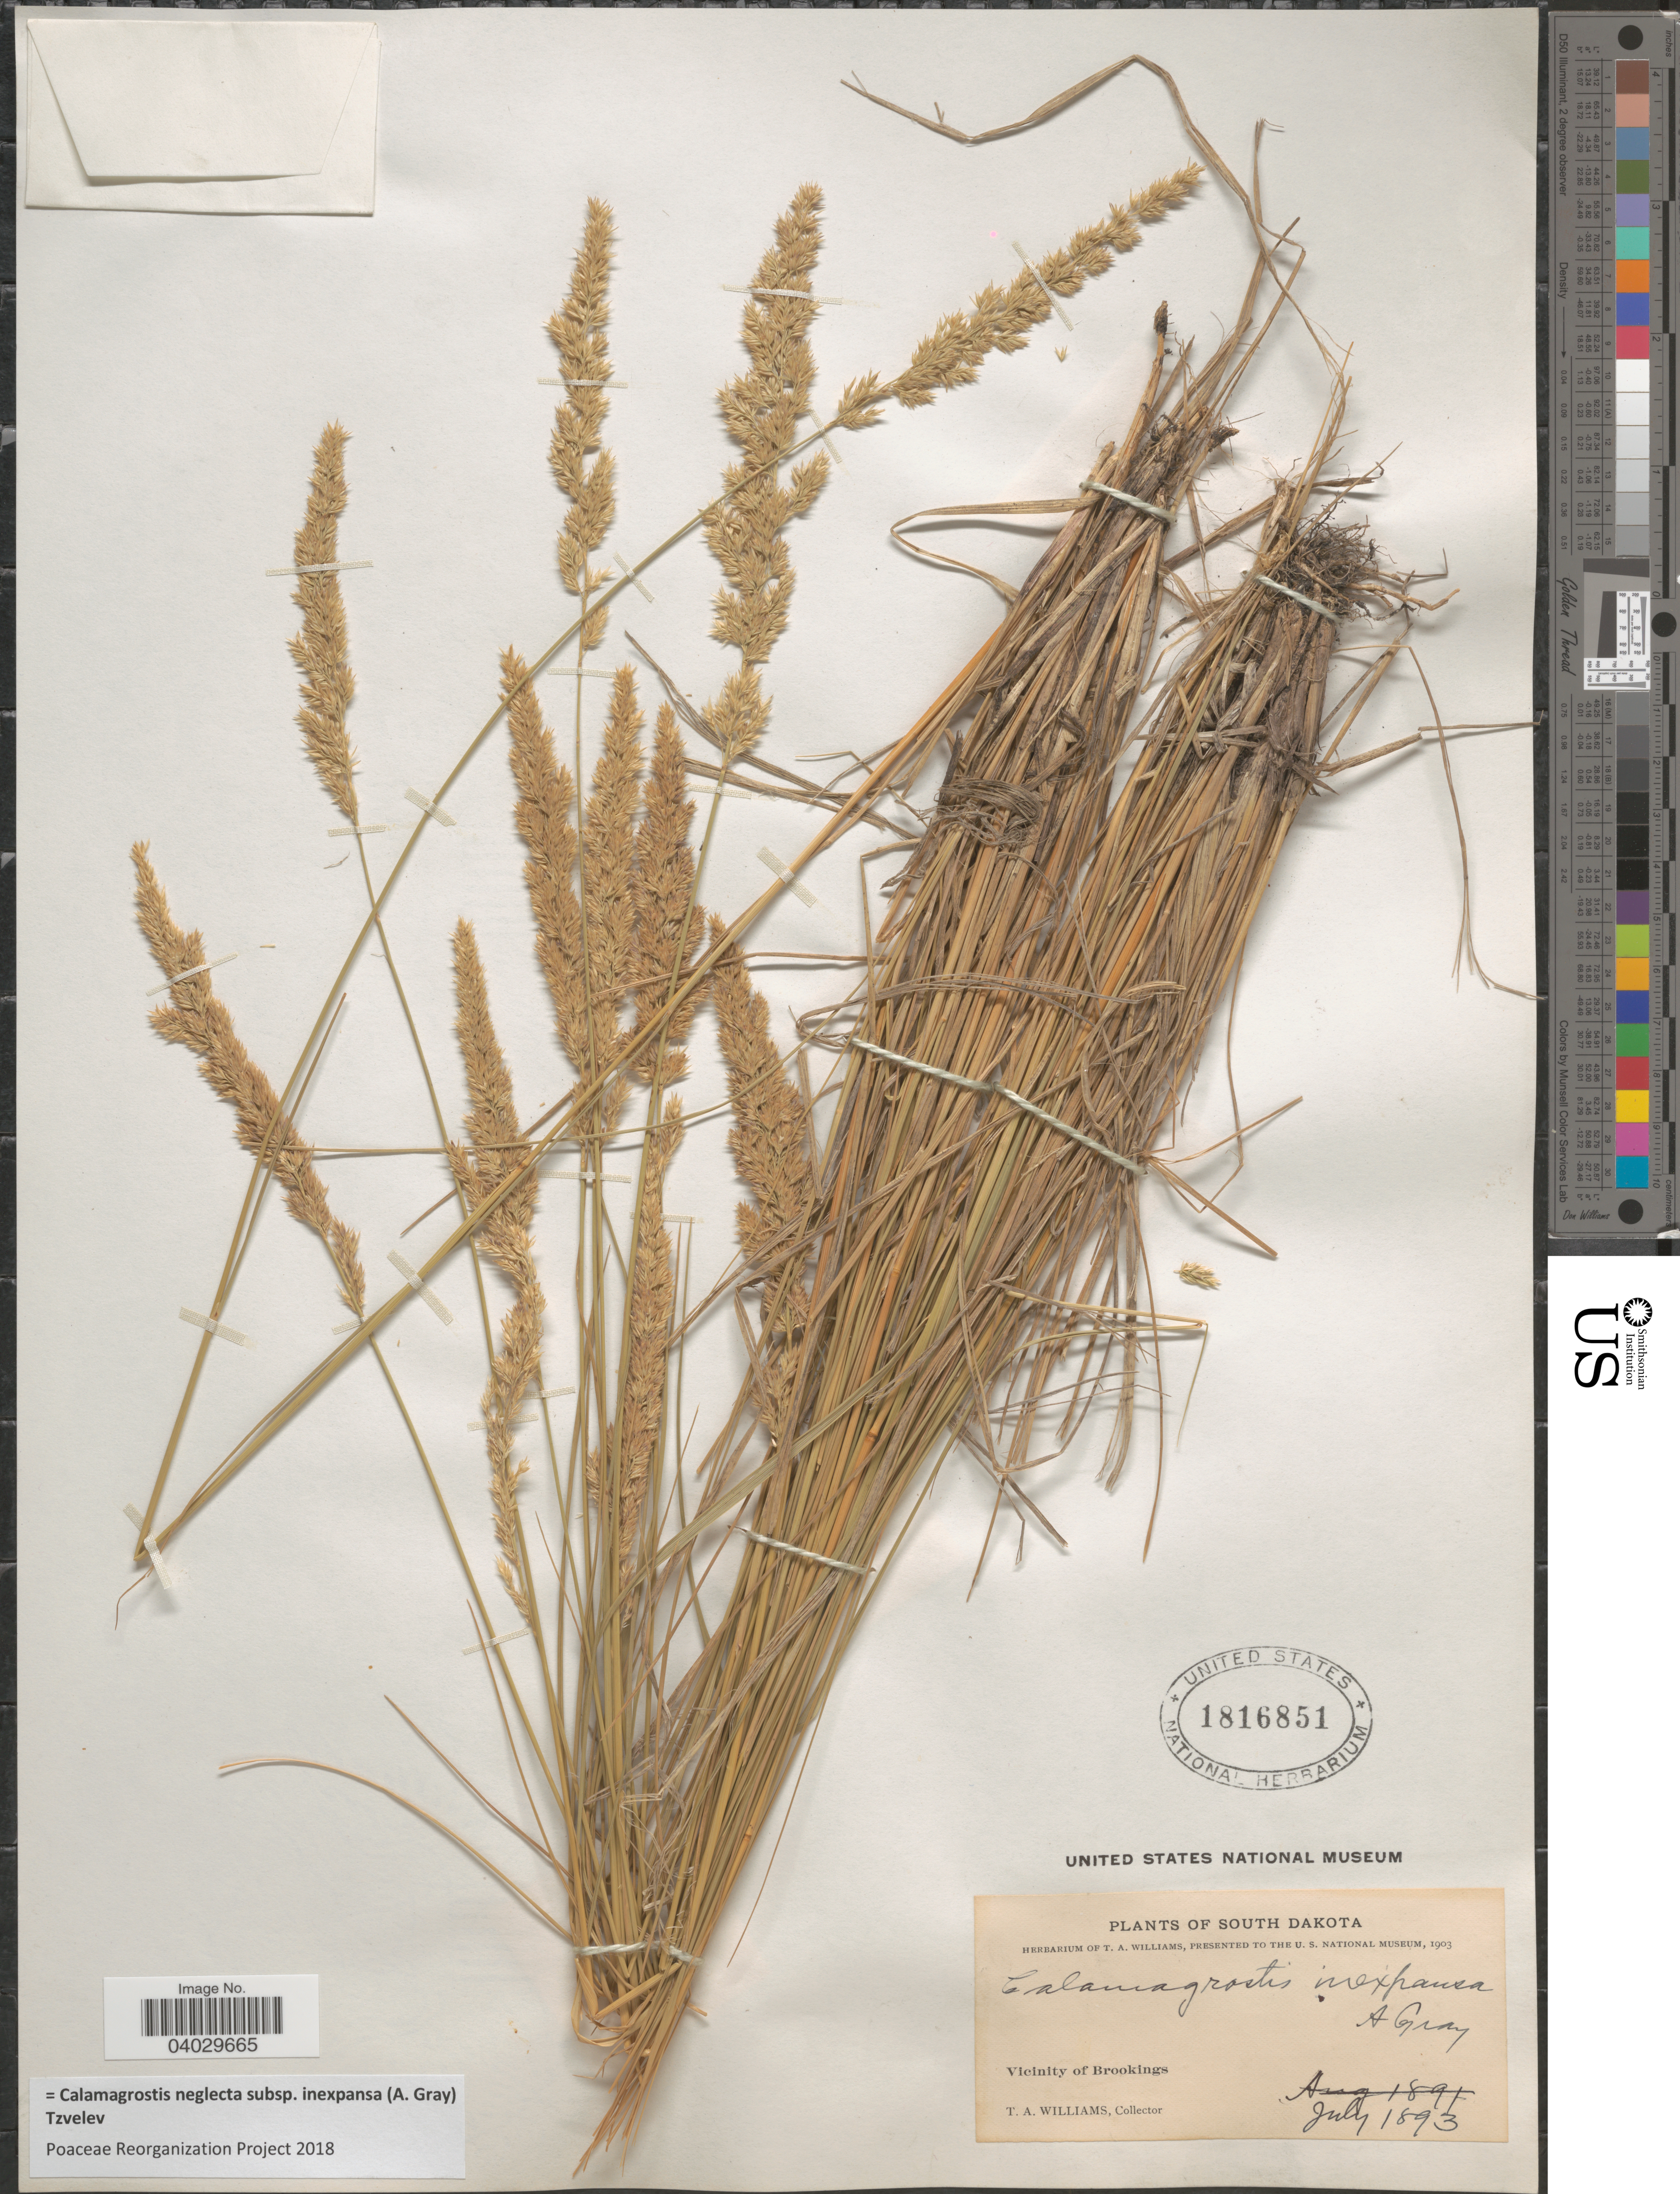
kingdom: Plantae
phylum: Tracheophyta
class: Liliopsida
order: Poales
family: Poaceae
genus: Calamagrostis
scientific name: Calamagrostis neglecta subsp. inexpansa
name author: (A. Gray) Tzvelev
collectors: T. Williams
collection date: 1893-07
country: United States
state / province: South Dakota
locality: Vicinity of Brookings.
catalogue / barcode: US 1816851